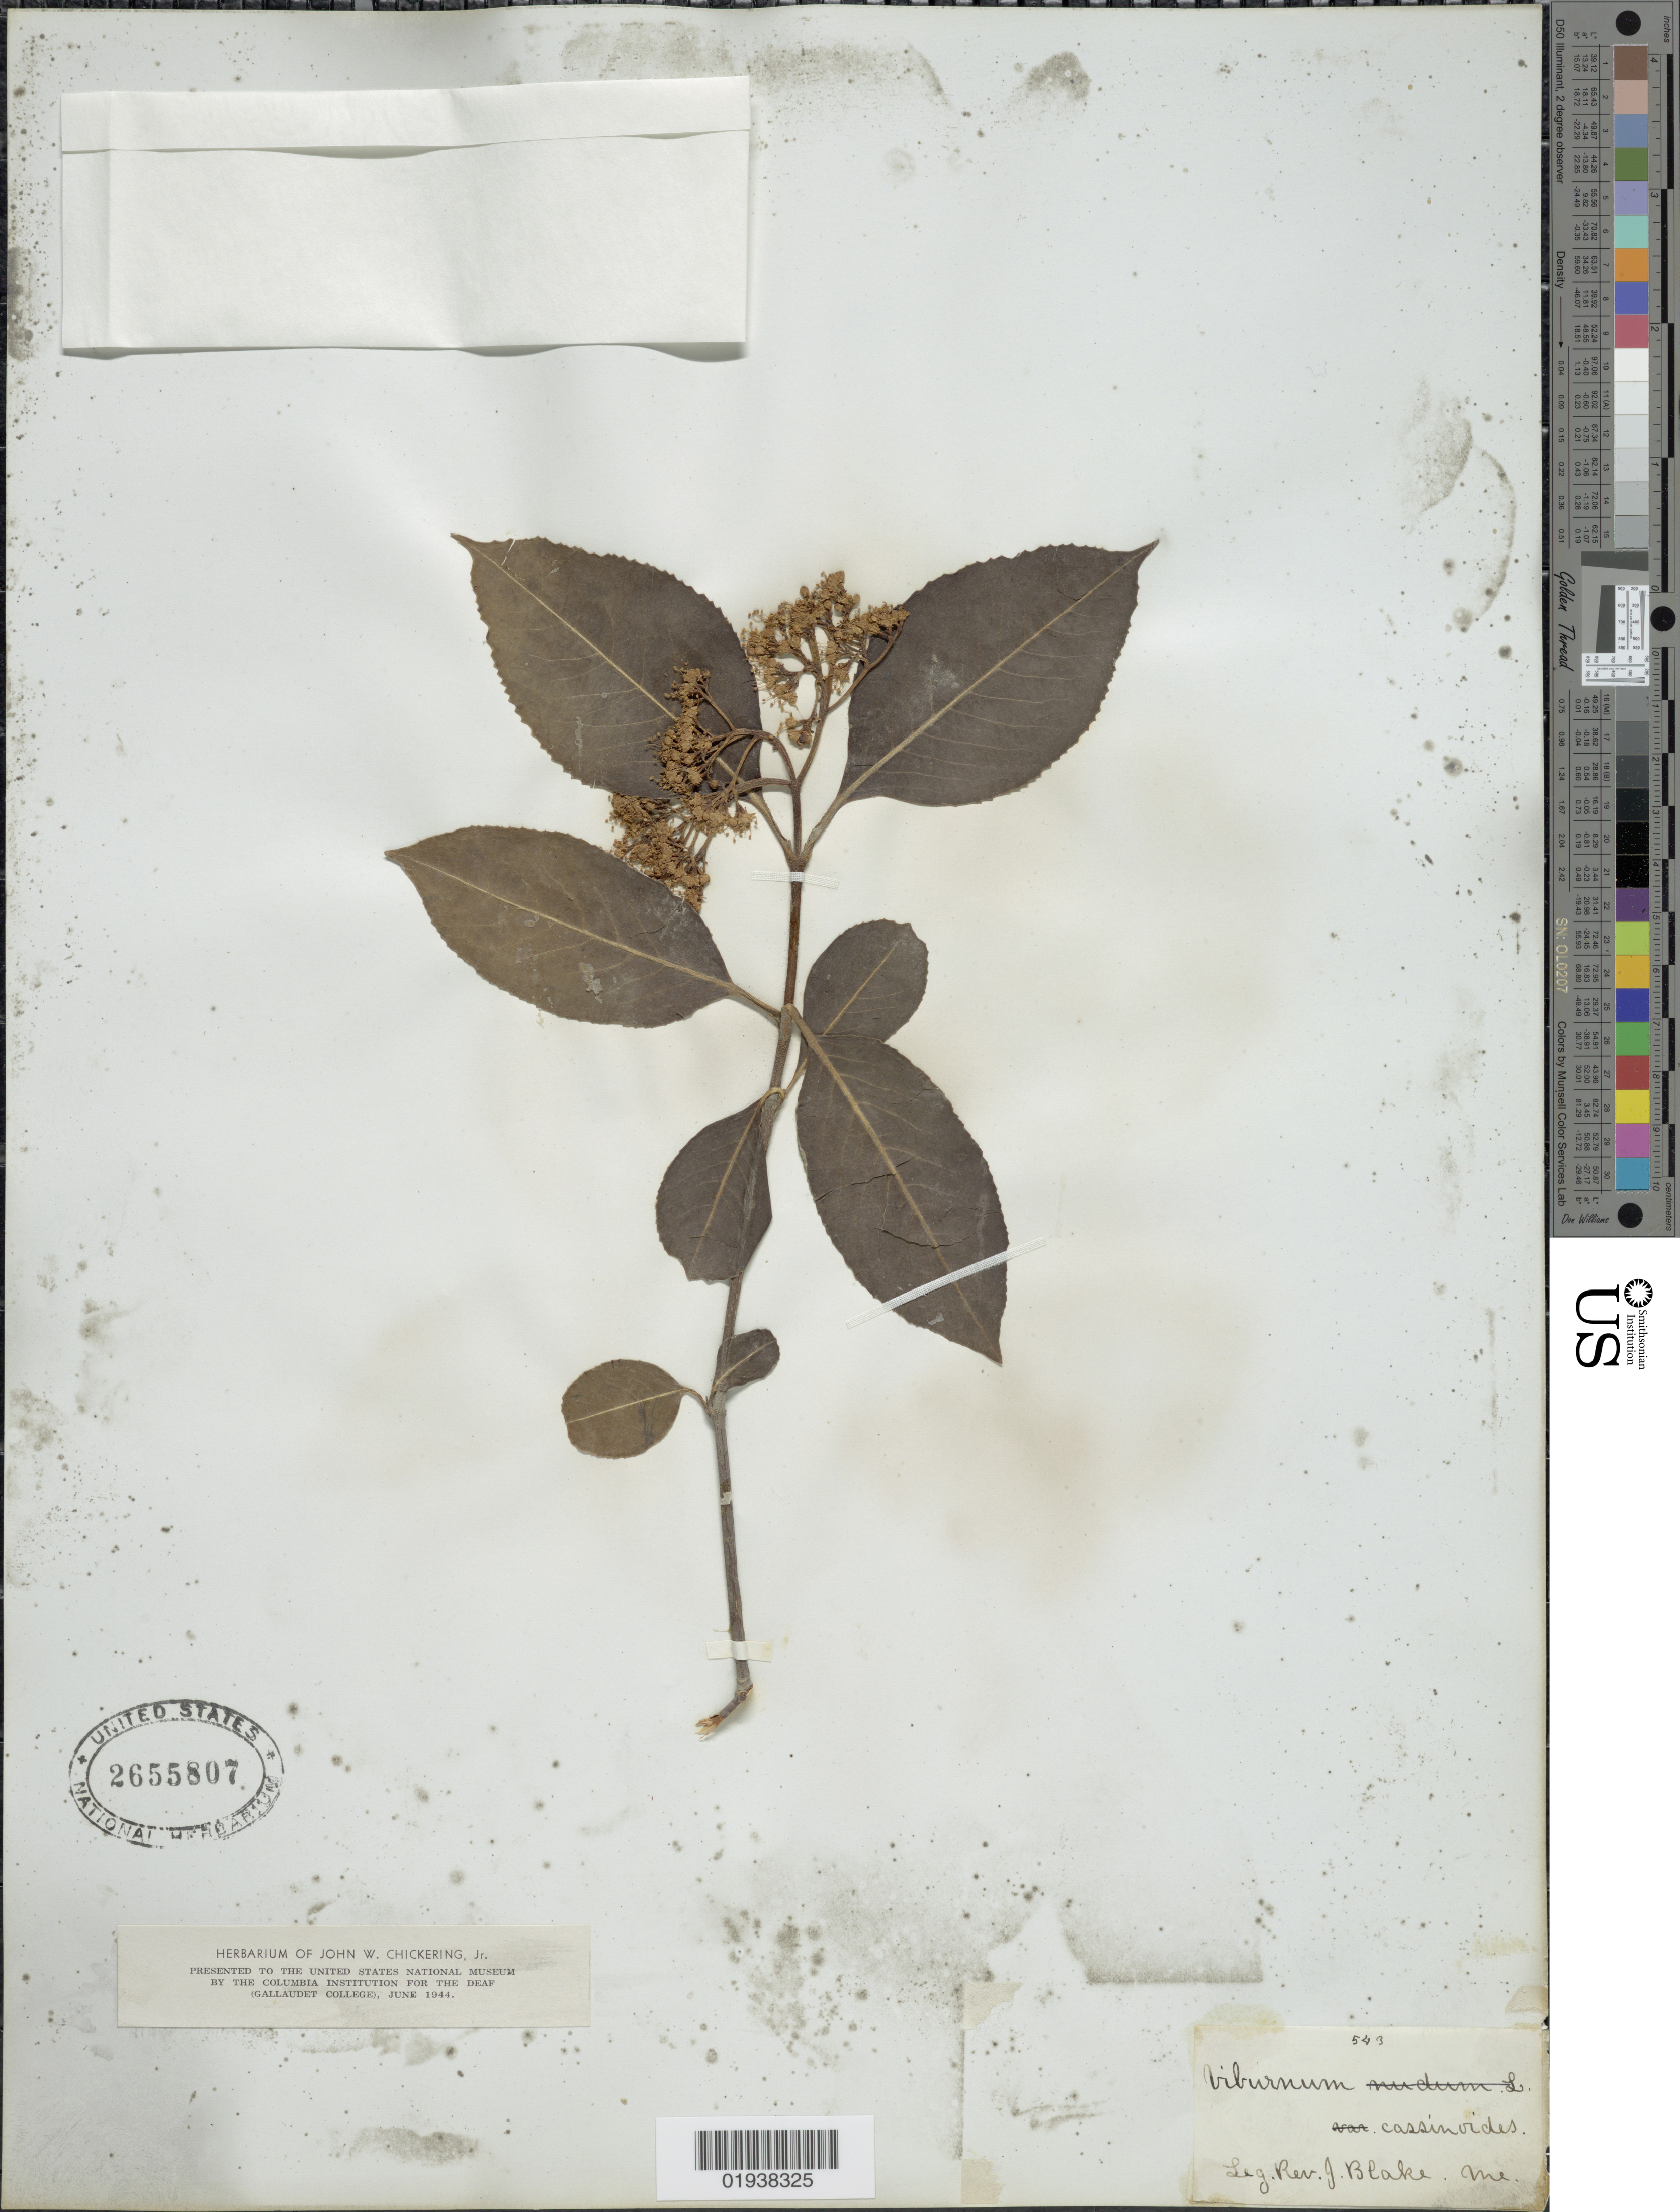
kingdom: Plantae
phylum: Tracheophyta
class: Magnoliopsida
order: Dipsacales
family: Viburnaceae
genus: Viburnum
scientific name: Viburnum cassinoides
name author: L.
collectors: J. Blake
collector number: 543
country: United States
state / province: Maine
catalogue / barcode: US 2655807